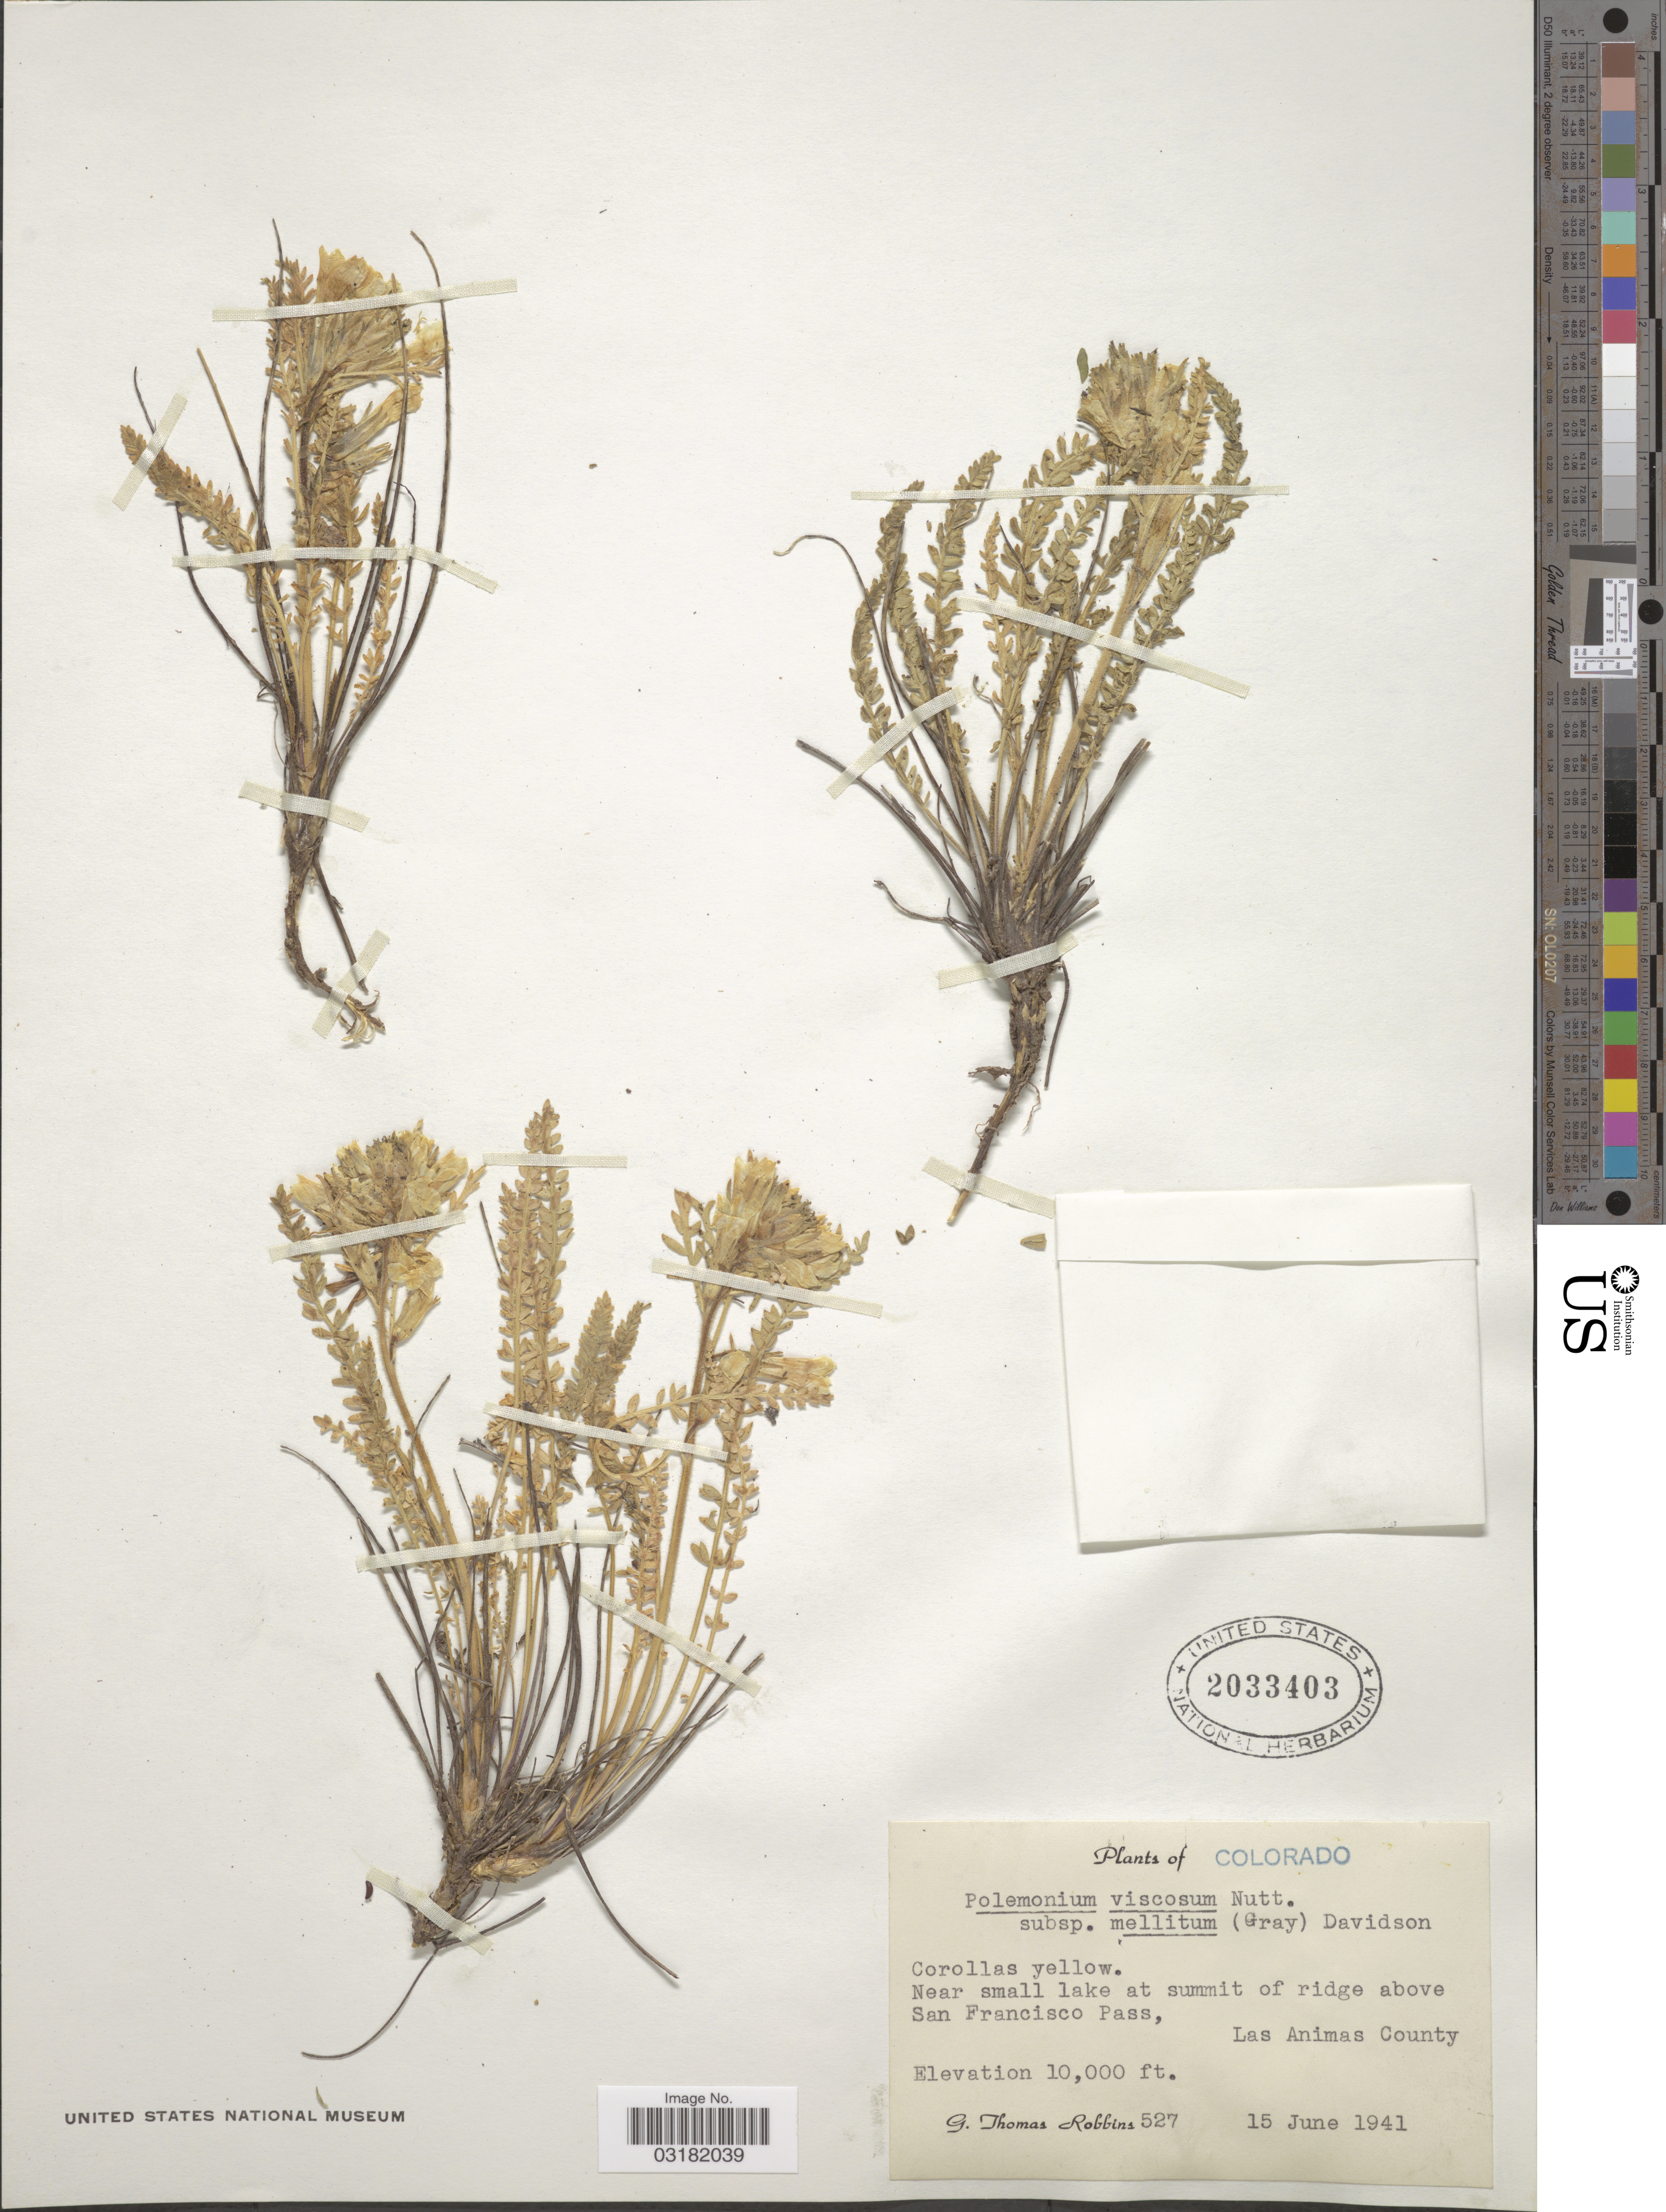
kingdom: Plantae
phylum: Tracheophyta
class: Magnoliopsida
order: Ericales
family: Polemoniaceae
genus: Polemonium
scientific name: Polemonium viscosum subsp. mellitum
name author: (A. Gray) J.F. Davidson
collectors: G. T. Robbins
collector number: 527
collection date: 1941-06-15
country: United States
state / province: Colorado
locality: Near small lake at summit of ridge above San Francisco Pass, Las Animas County.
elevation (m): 3048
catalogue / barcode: US 2033403